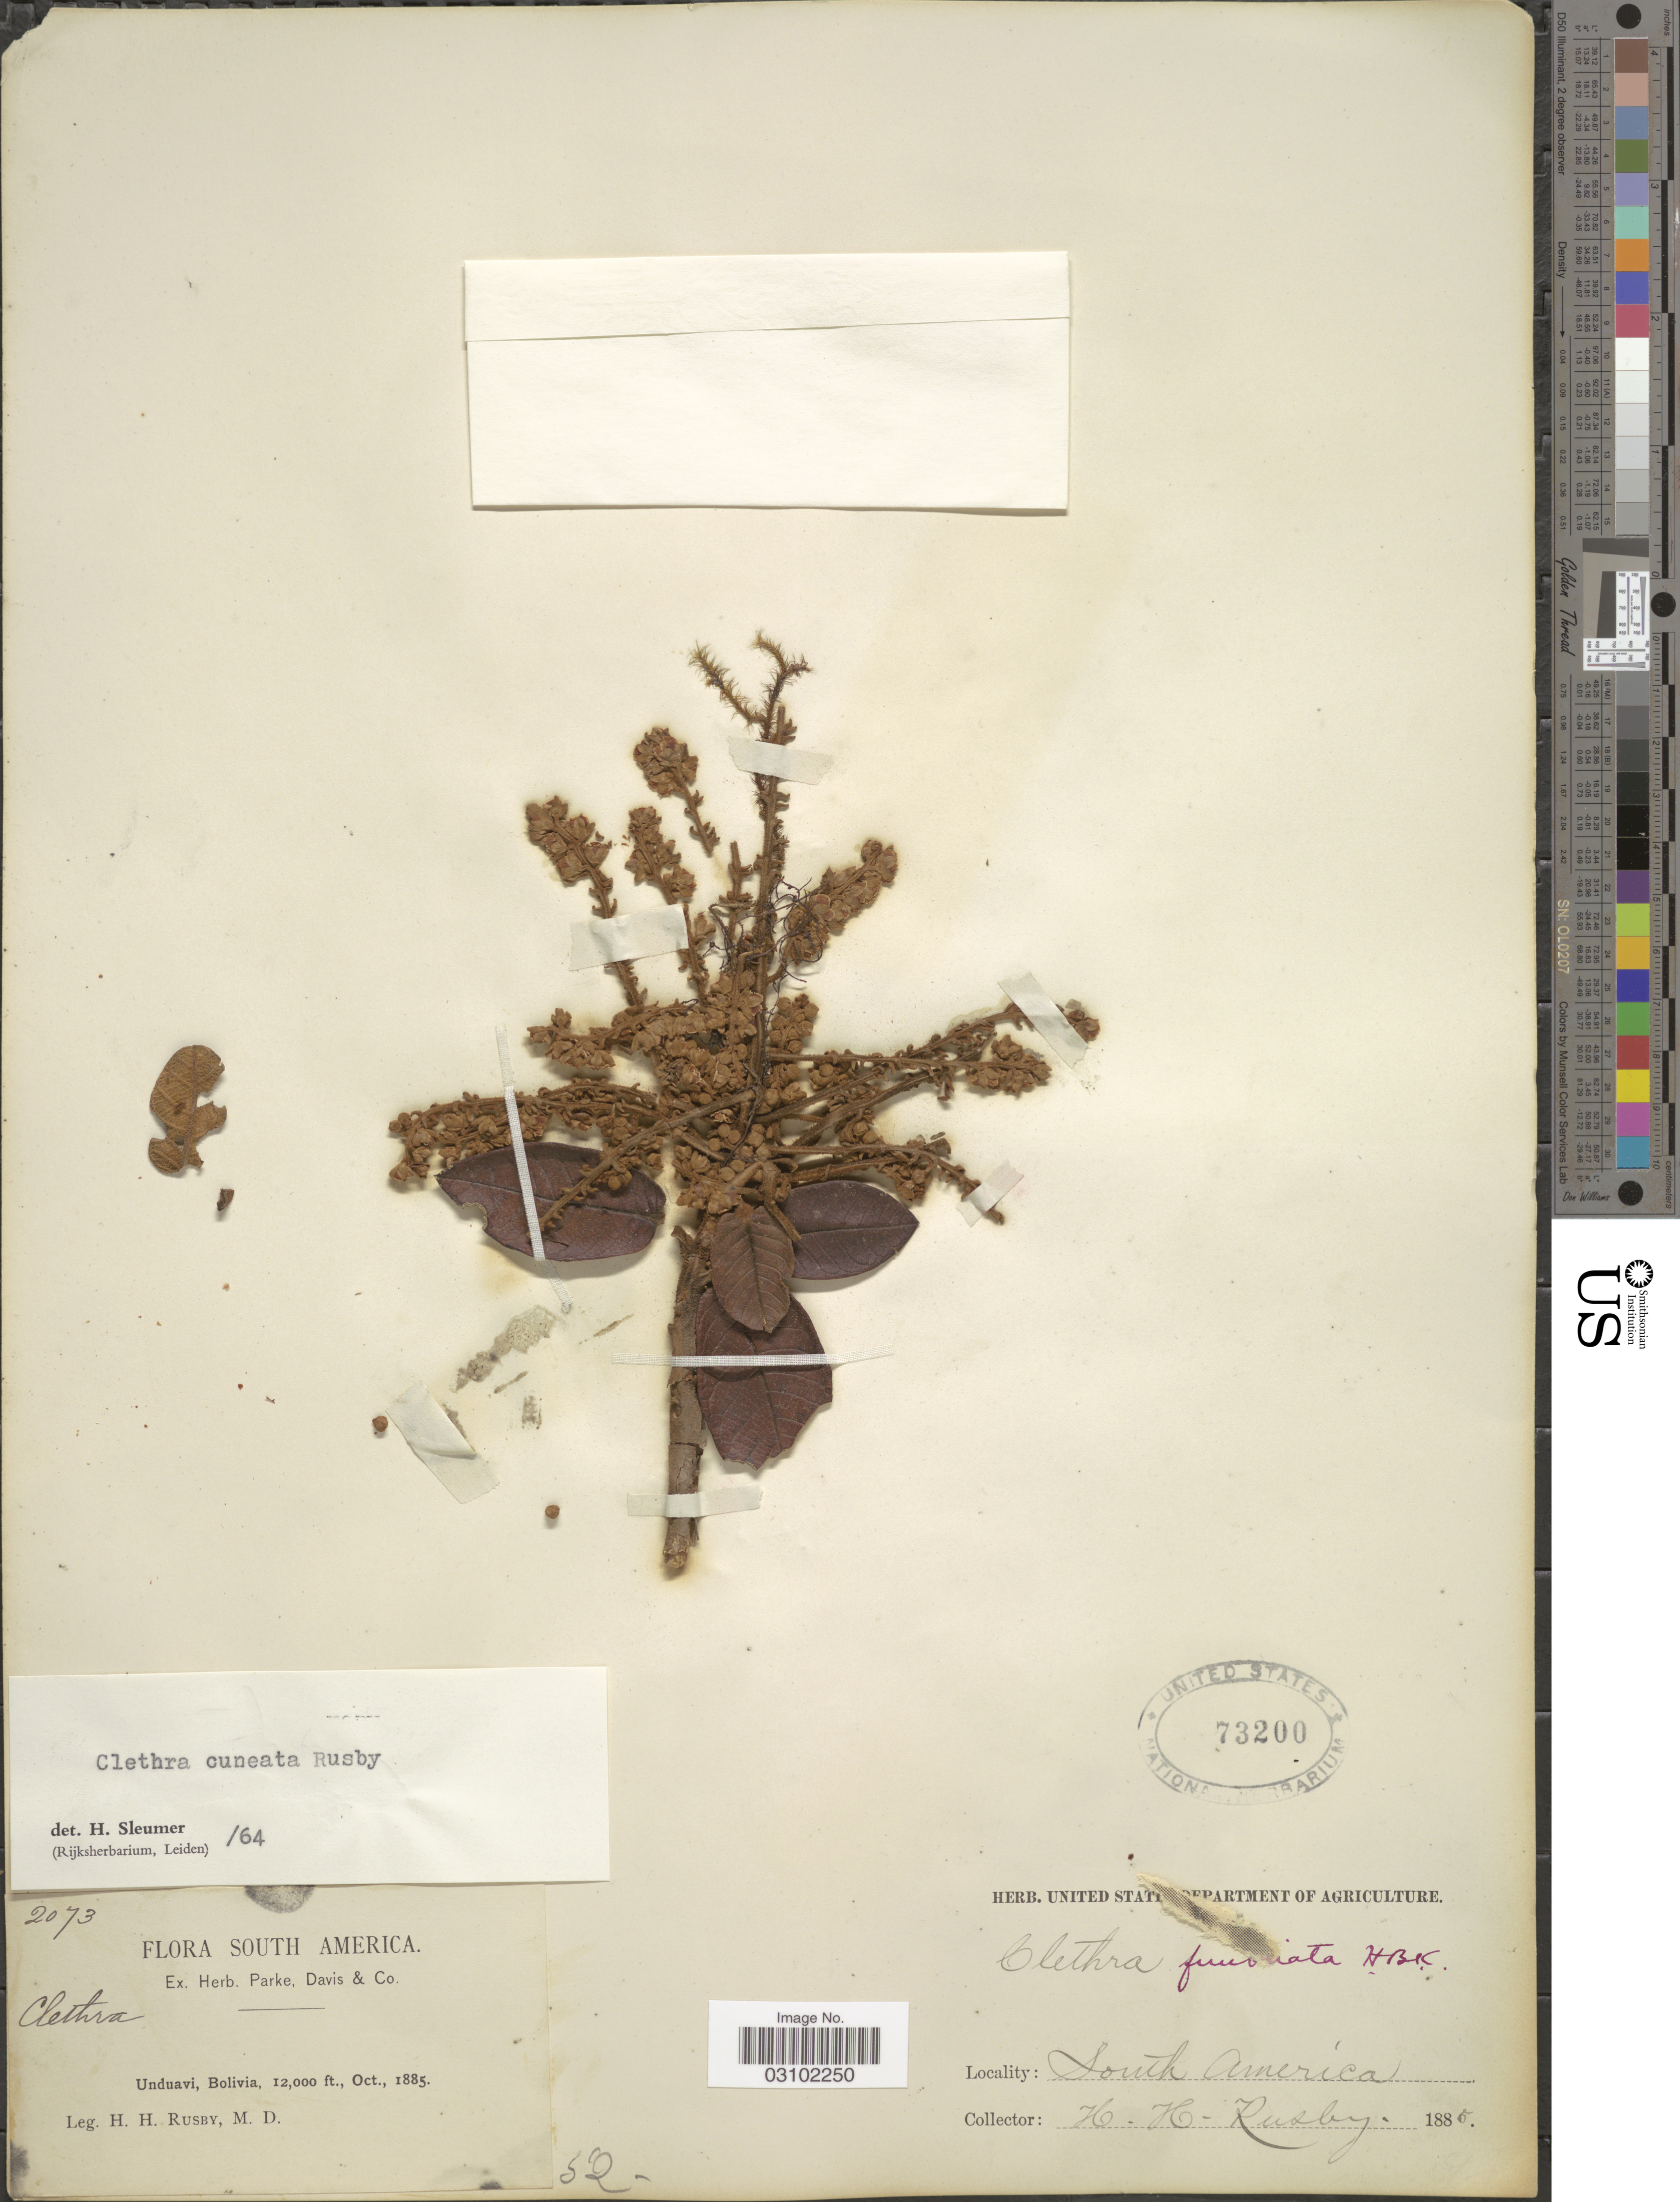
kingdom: Plantae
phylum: Tracheophyta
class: Magnoliopsida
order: Ericales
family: Clethraceae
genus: Clethra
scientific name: Clethra cuneata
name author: Rusby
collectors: H. H. Rusby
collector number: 2073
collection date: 1885-10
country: Bolivia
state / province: La Paz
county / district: Nor Yungas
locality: Unduavi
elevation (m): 3658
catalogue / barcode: US 73200